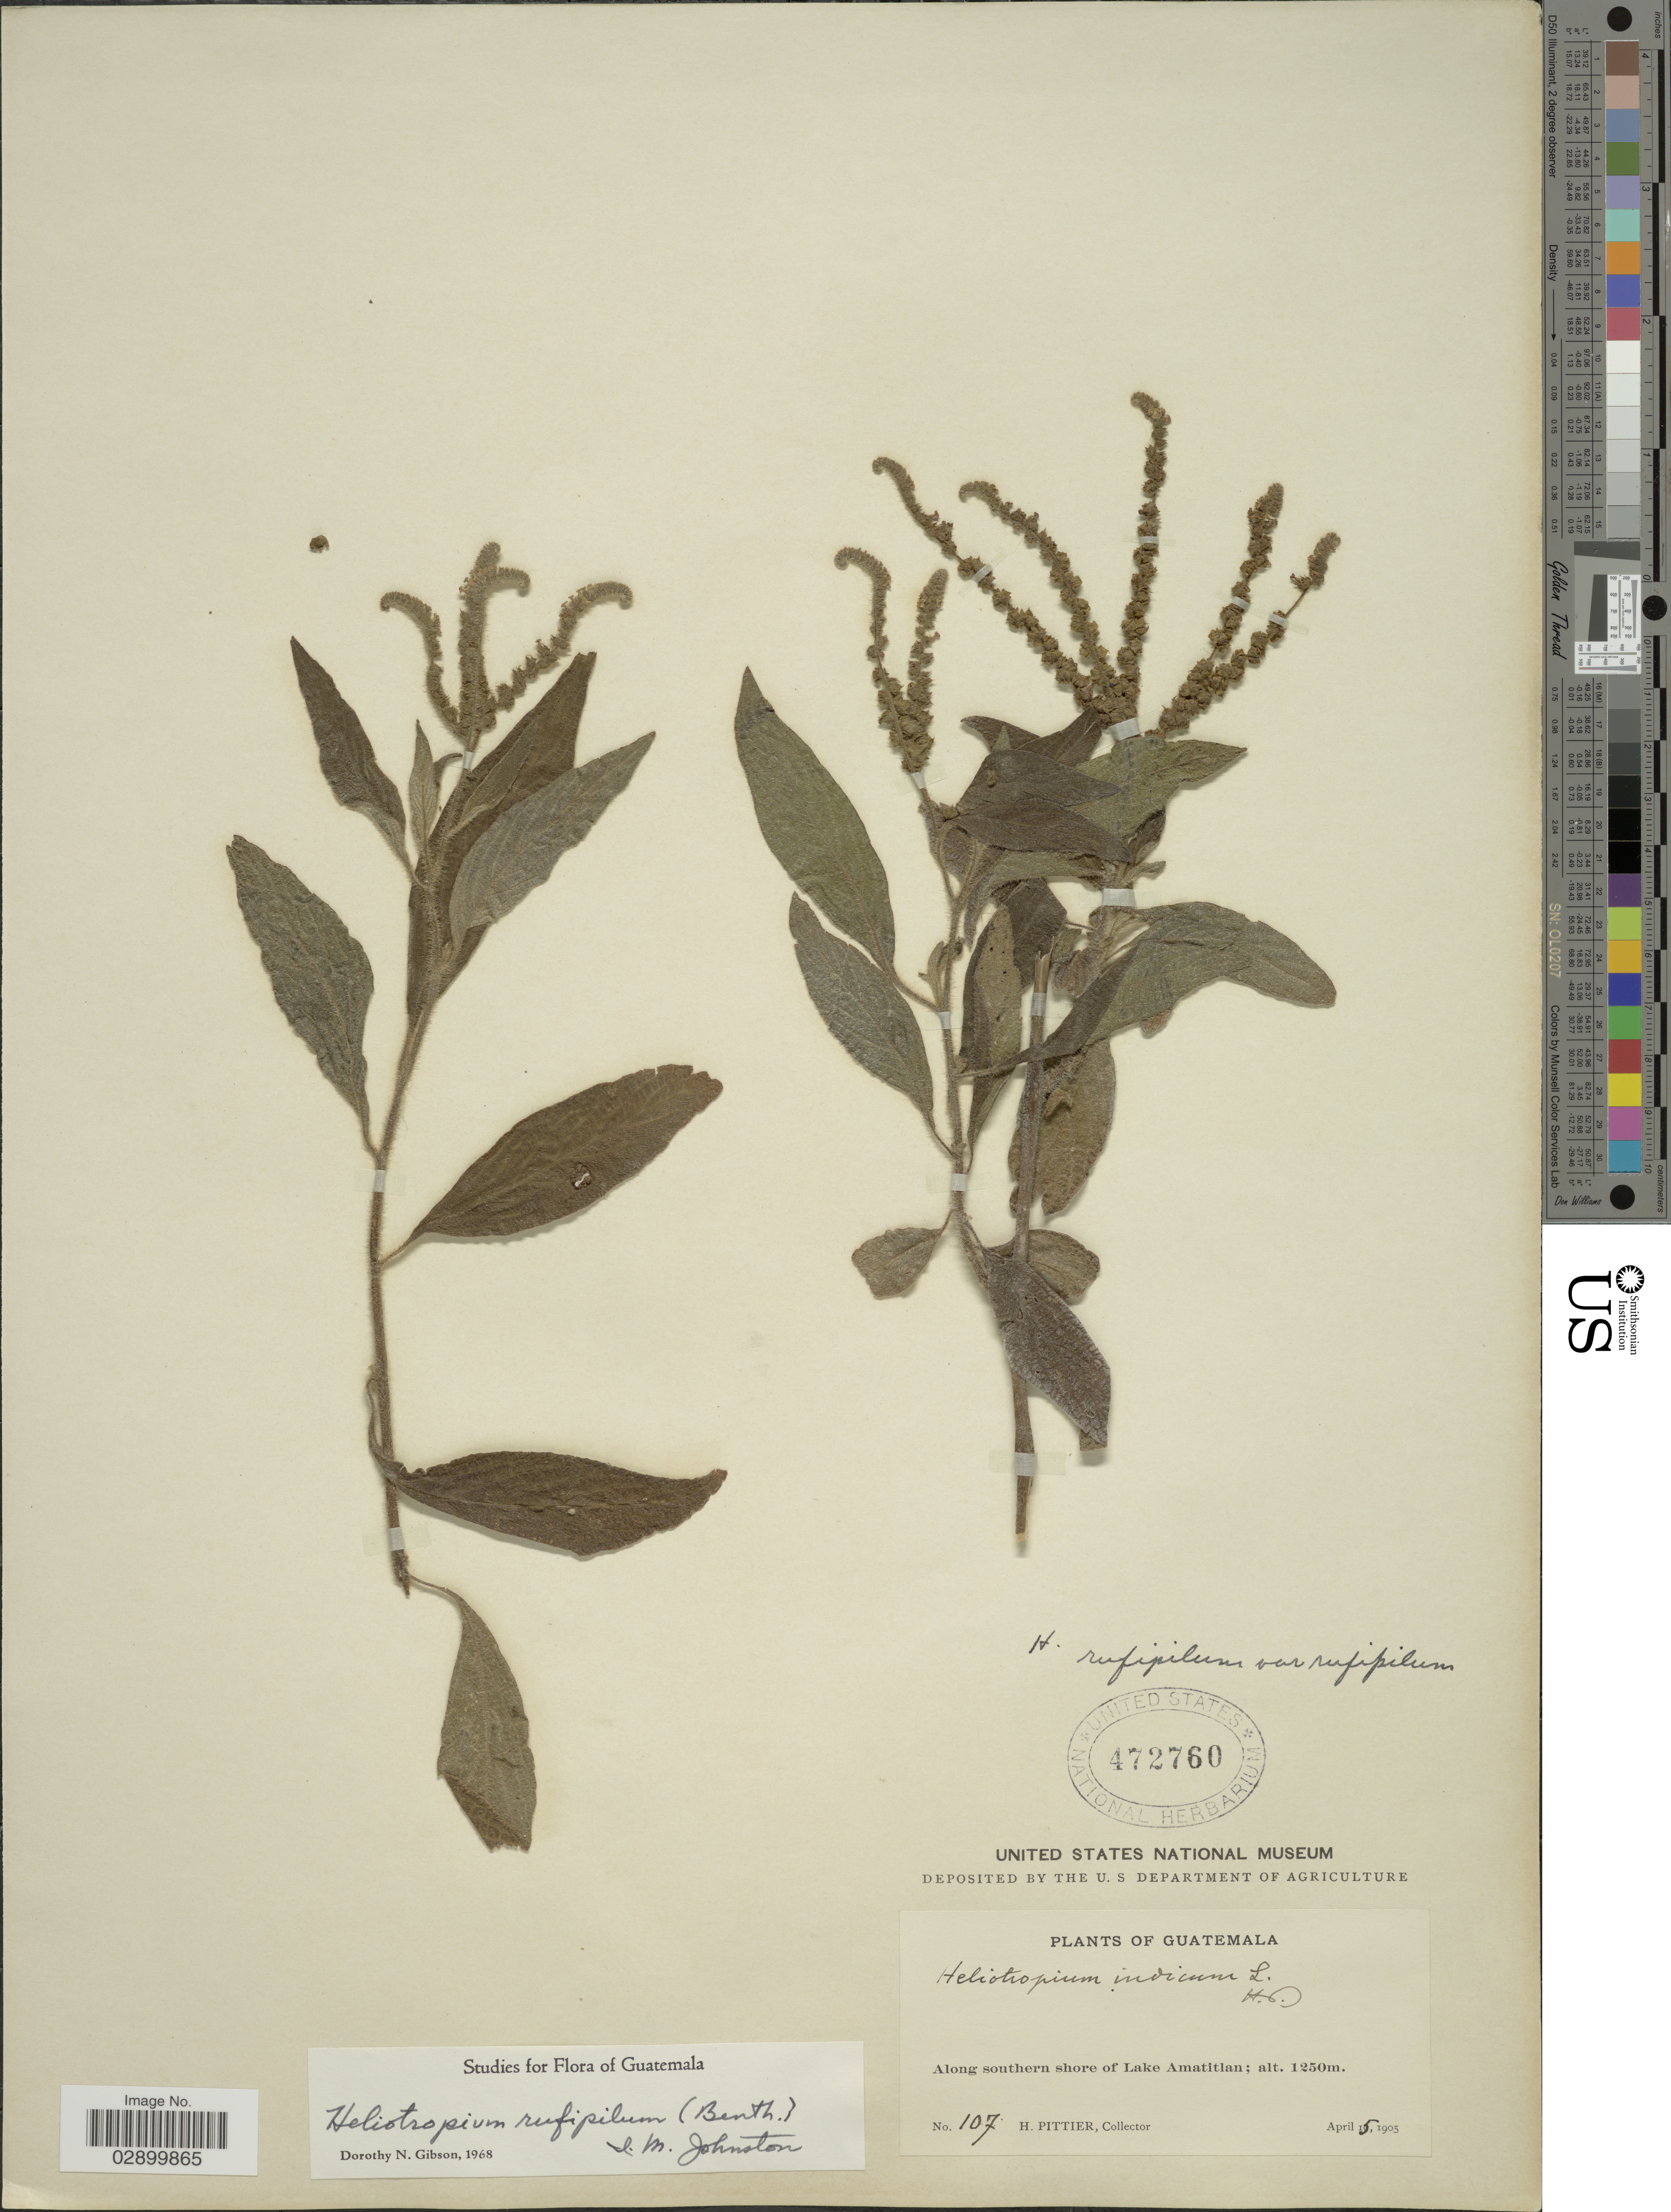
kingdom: Plantae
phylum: Tracheophyta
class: Magnoliopsida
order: Boraginales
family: Heliotropiaceae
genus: Heliotropium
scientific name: Heliotropium rufipilum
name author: (Benth.) I.M. Johnst.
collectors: H. F. Pittier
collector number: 107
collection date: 1905-04-05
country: Guatemala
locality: Along southern shore of Lake Amatitlan.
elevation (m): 1250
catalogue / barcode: US 472760